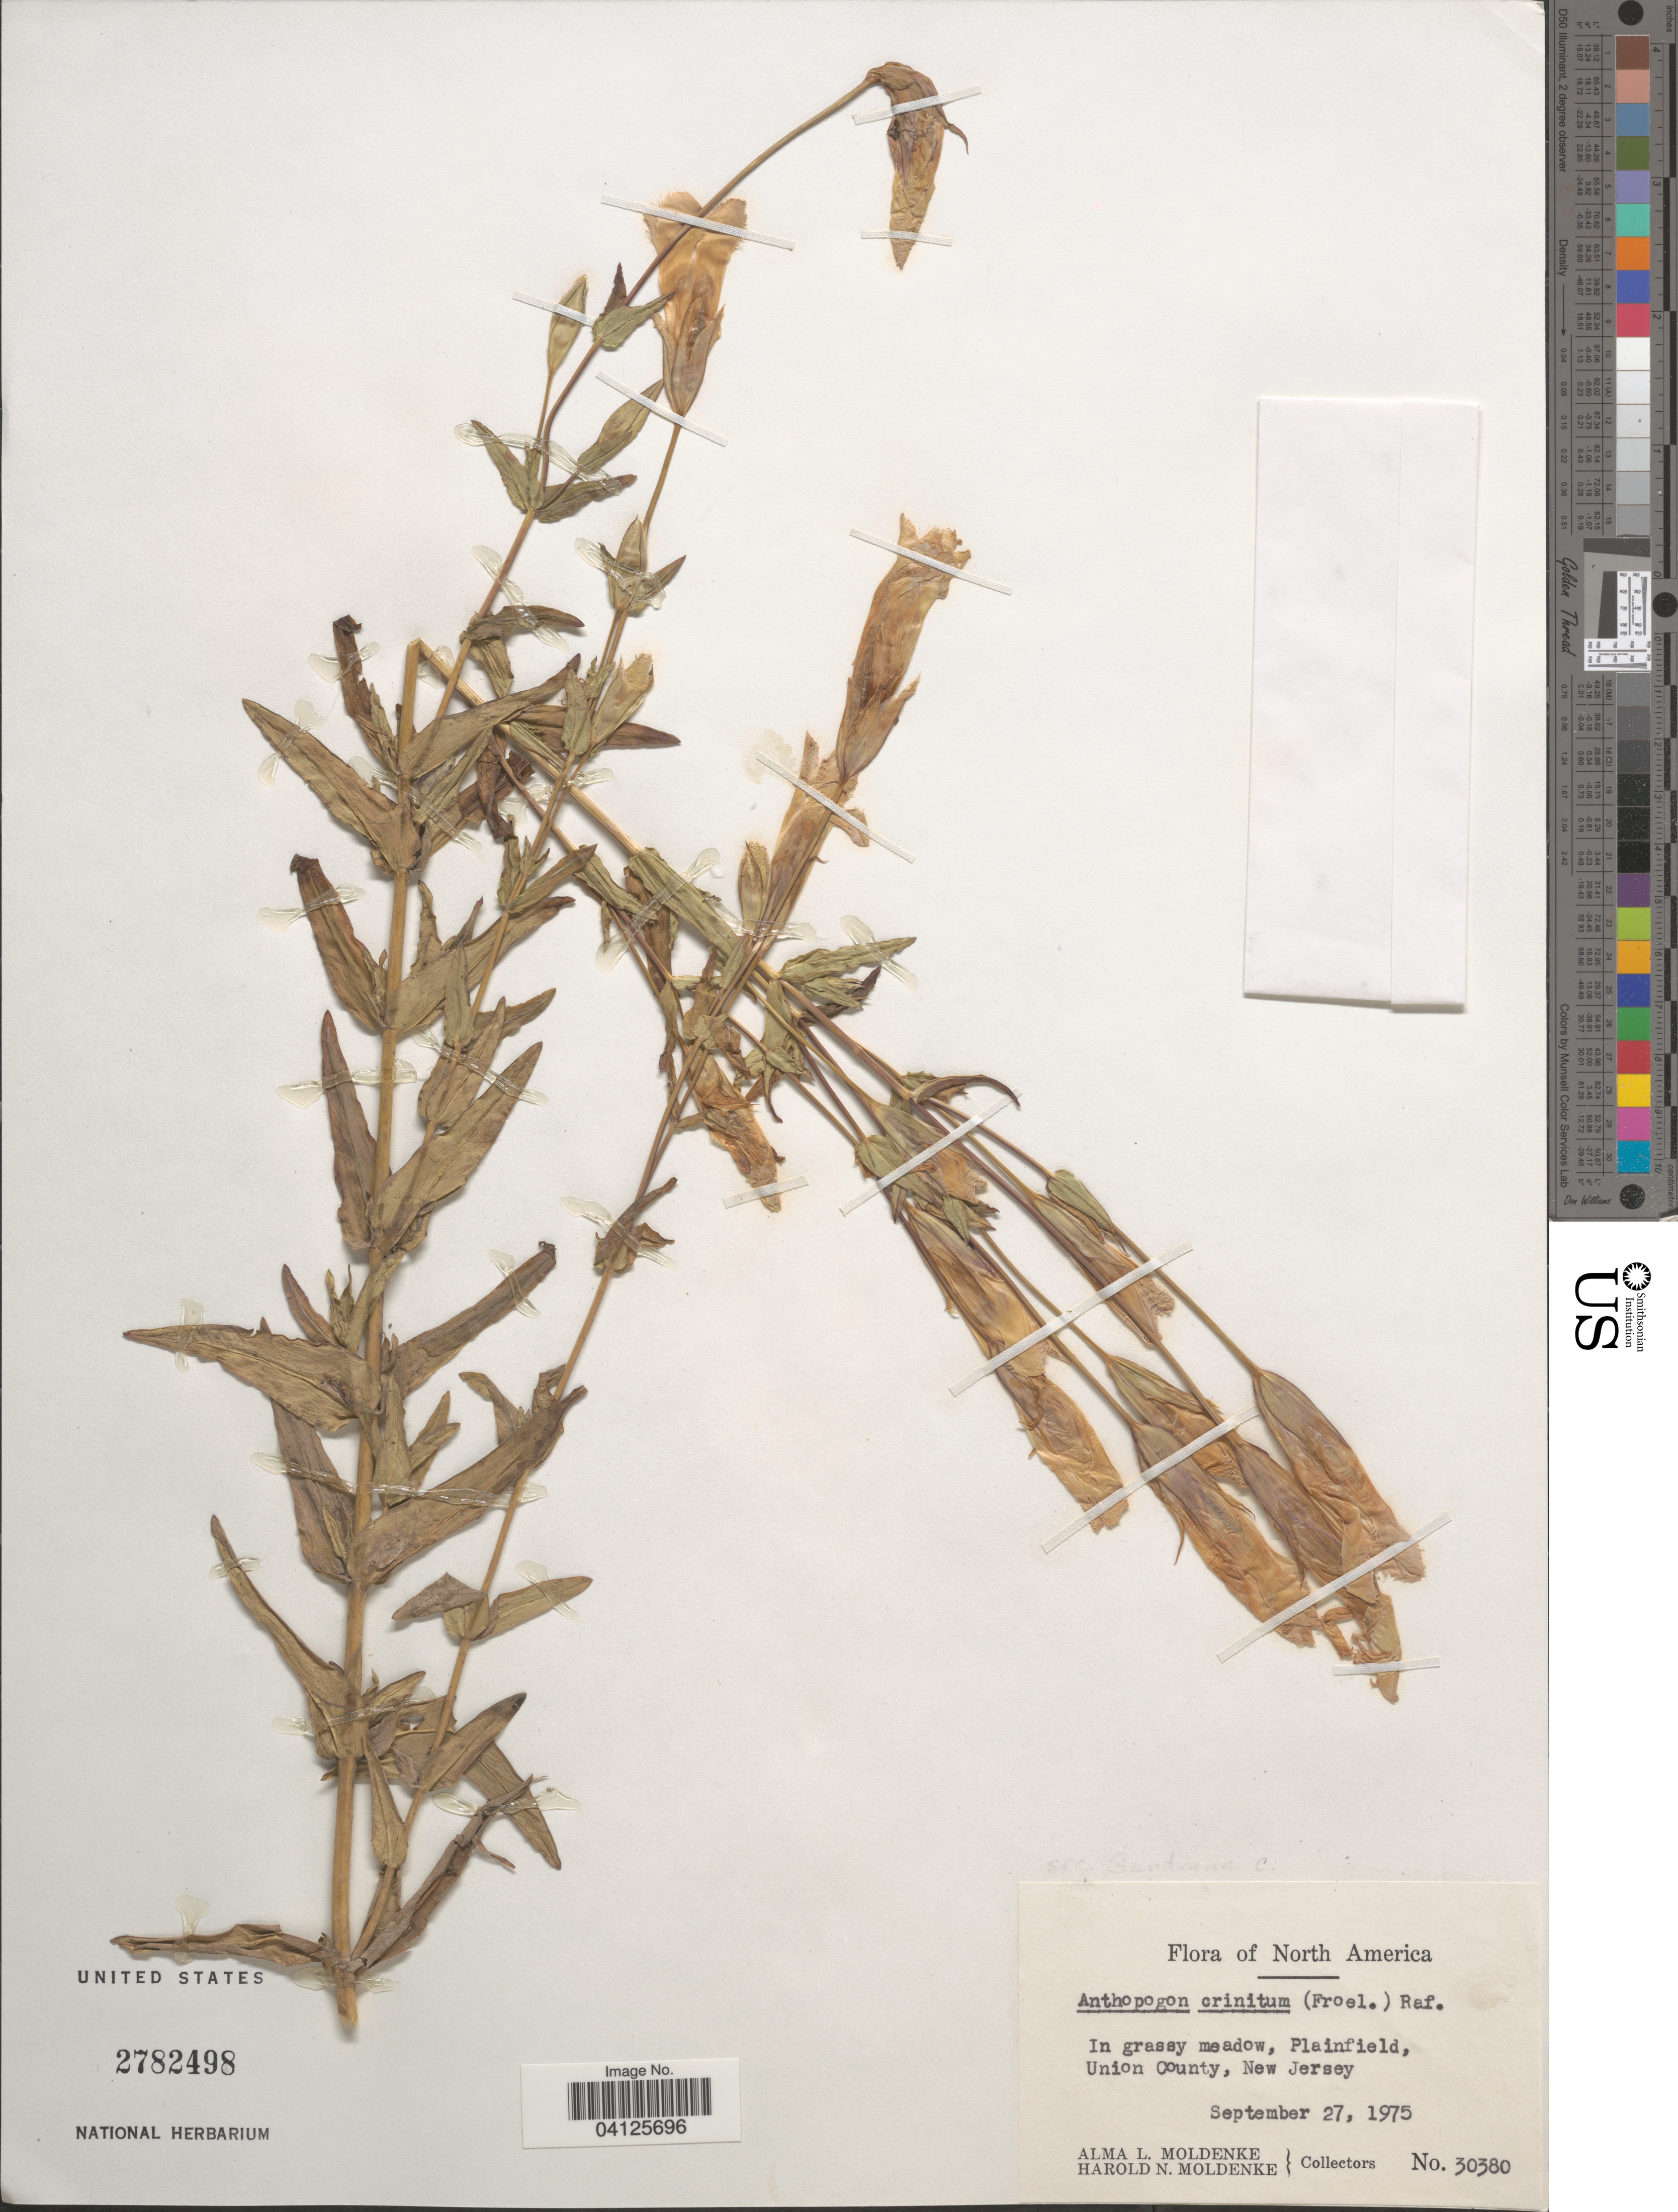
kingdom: Plantae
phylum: Tracheophyta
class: Magnoliopsida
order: Gentianales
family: Gentianaceae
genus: Gentianopsis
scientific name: Gentianopsis crinita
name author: Froel.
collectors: A. L. Moldenke & H. N. Moldenke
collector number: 30380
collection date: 1975-09-27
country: United States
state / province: New Jersey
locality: Plainfield, Union County.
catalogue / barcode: US 2782498